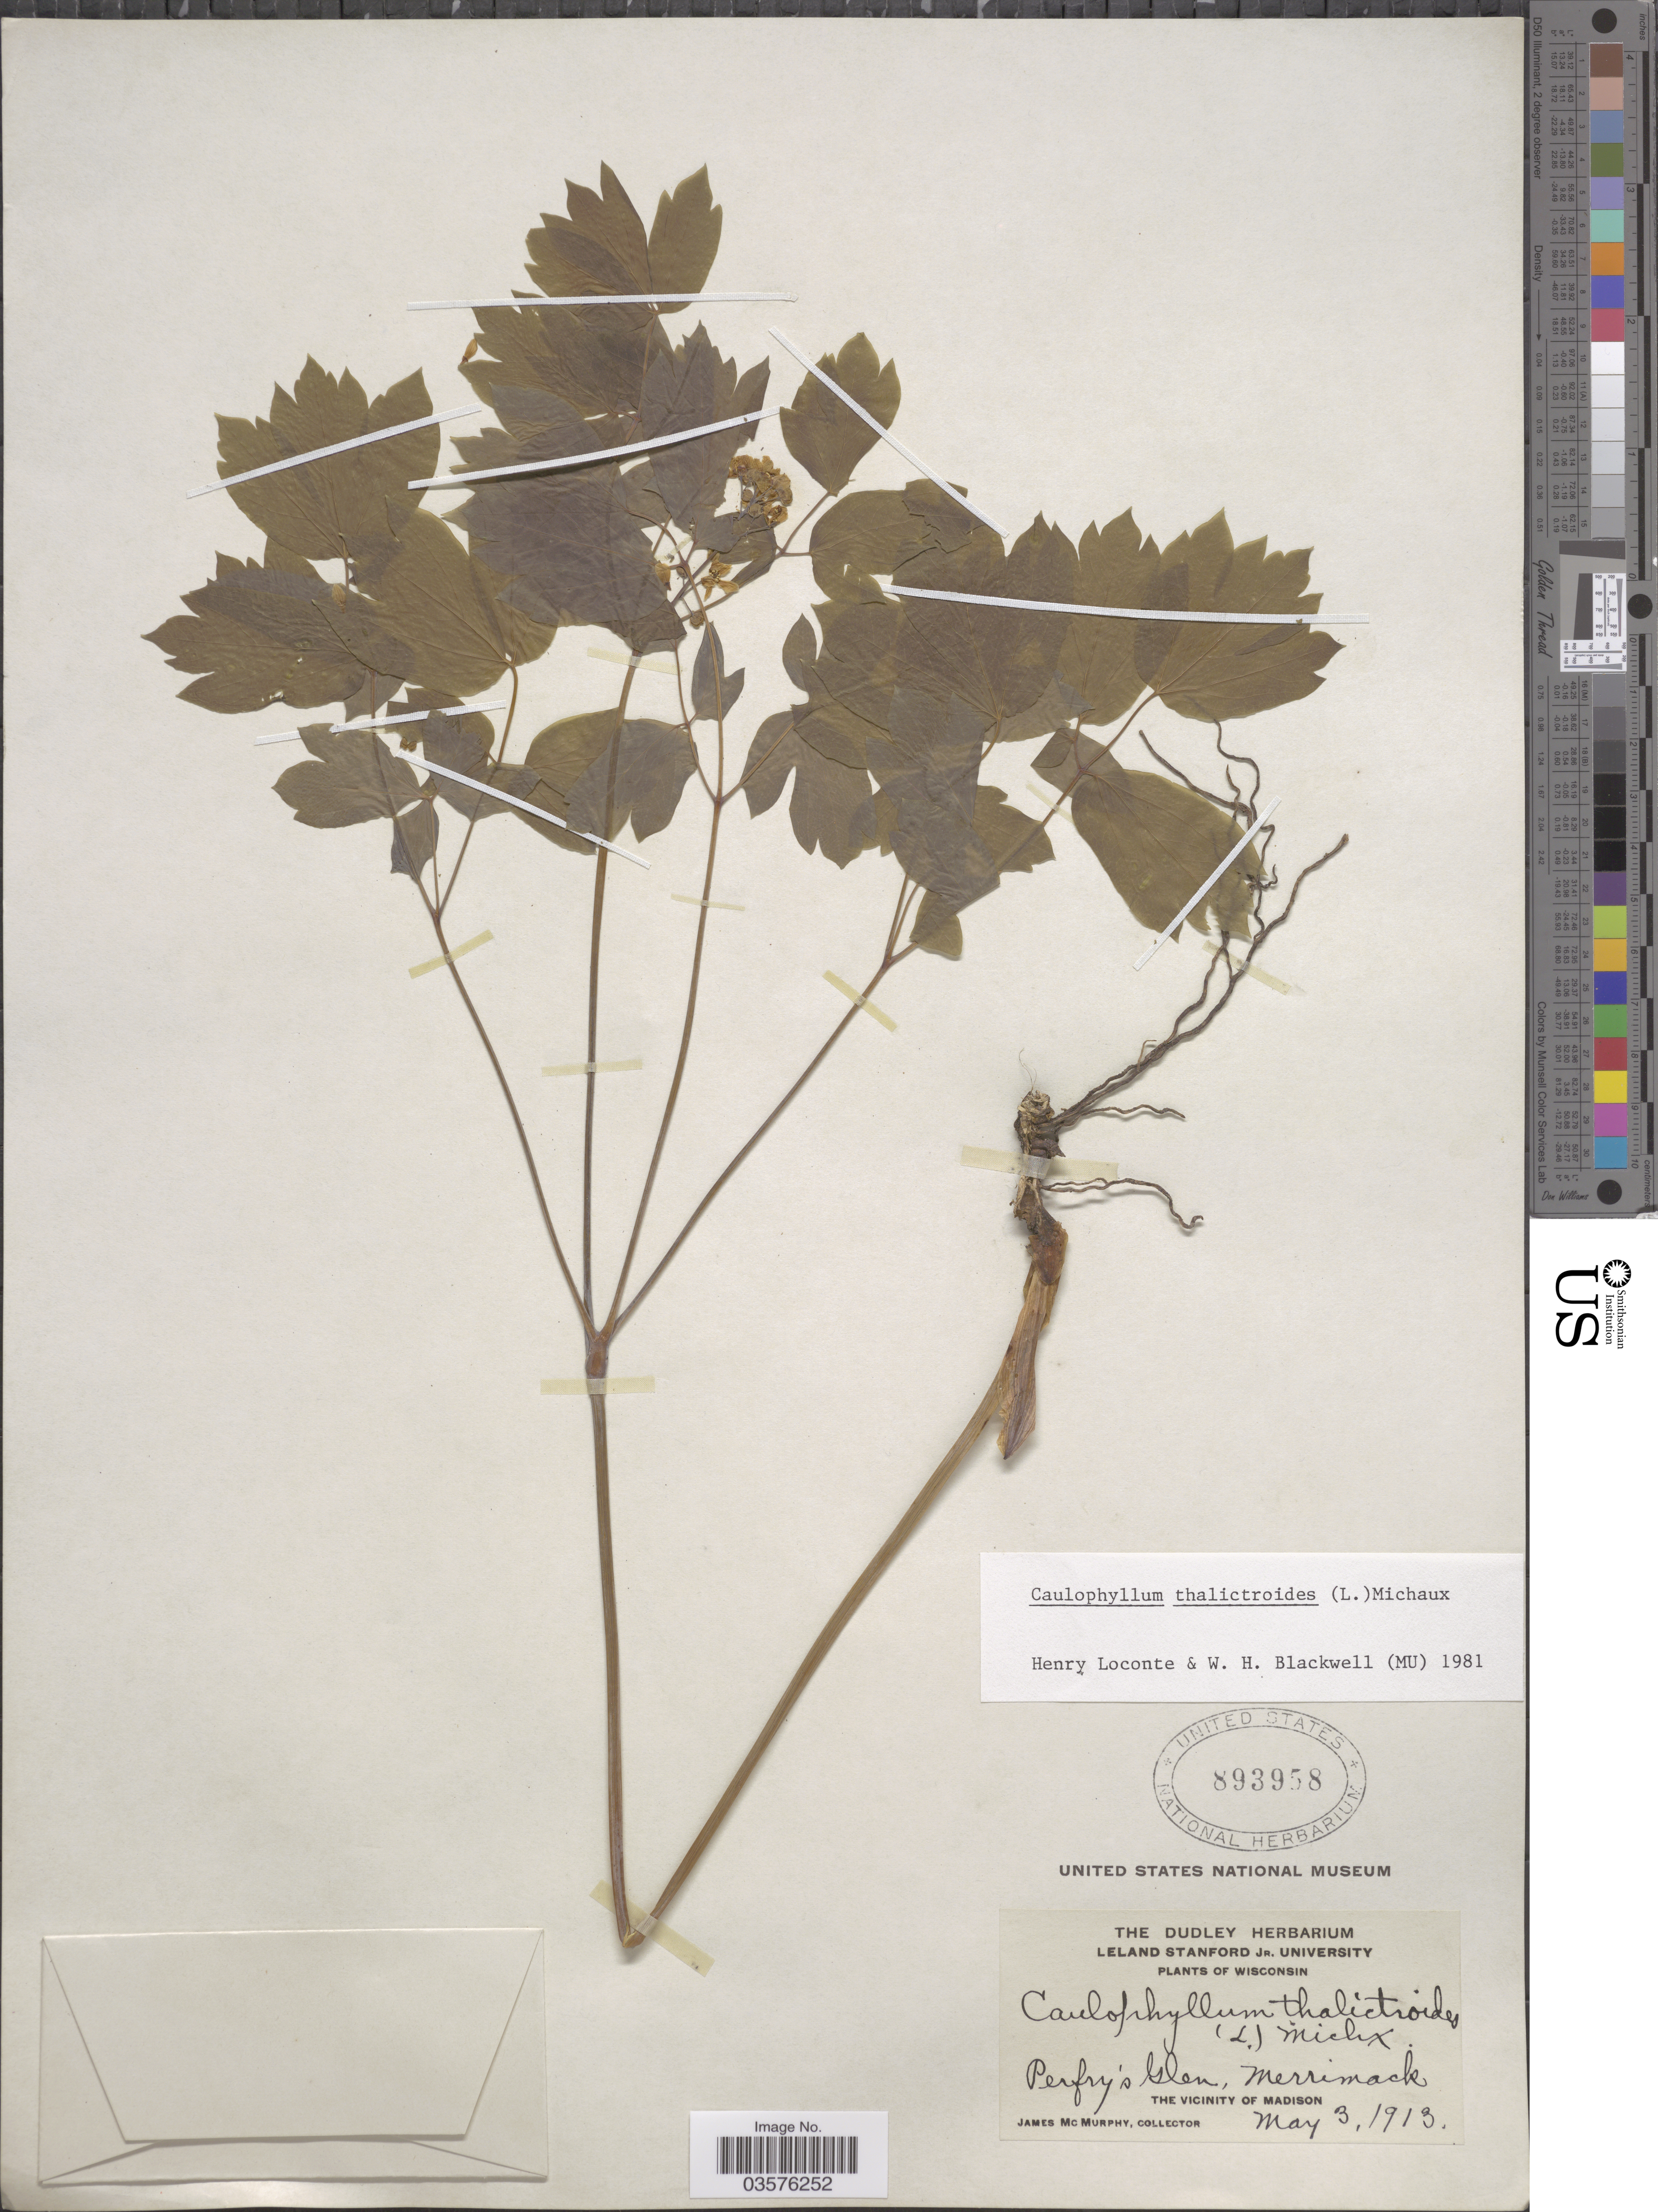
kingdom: Plantae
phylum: Tracheophyta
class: Magnoliopsida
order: Ranunculales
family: Berberidaceae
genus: Caulophyllum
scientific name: Caulophyllum thalictroides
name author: (L.) Michx.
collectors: J. McMurphy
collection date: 1913-05-03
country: United States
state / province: Wisconsin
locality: Perfry's Glen, Merrimack, The Vicinity of Madison.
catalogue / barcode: US 893958